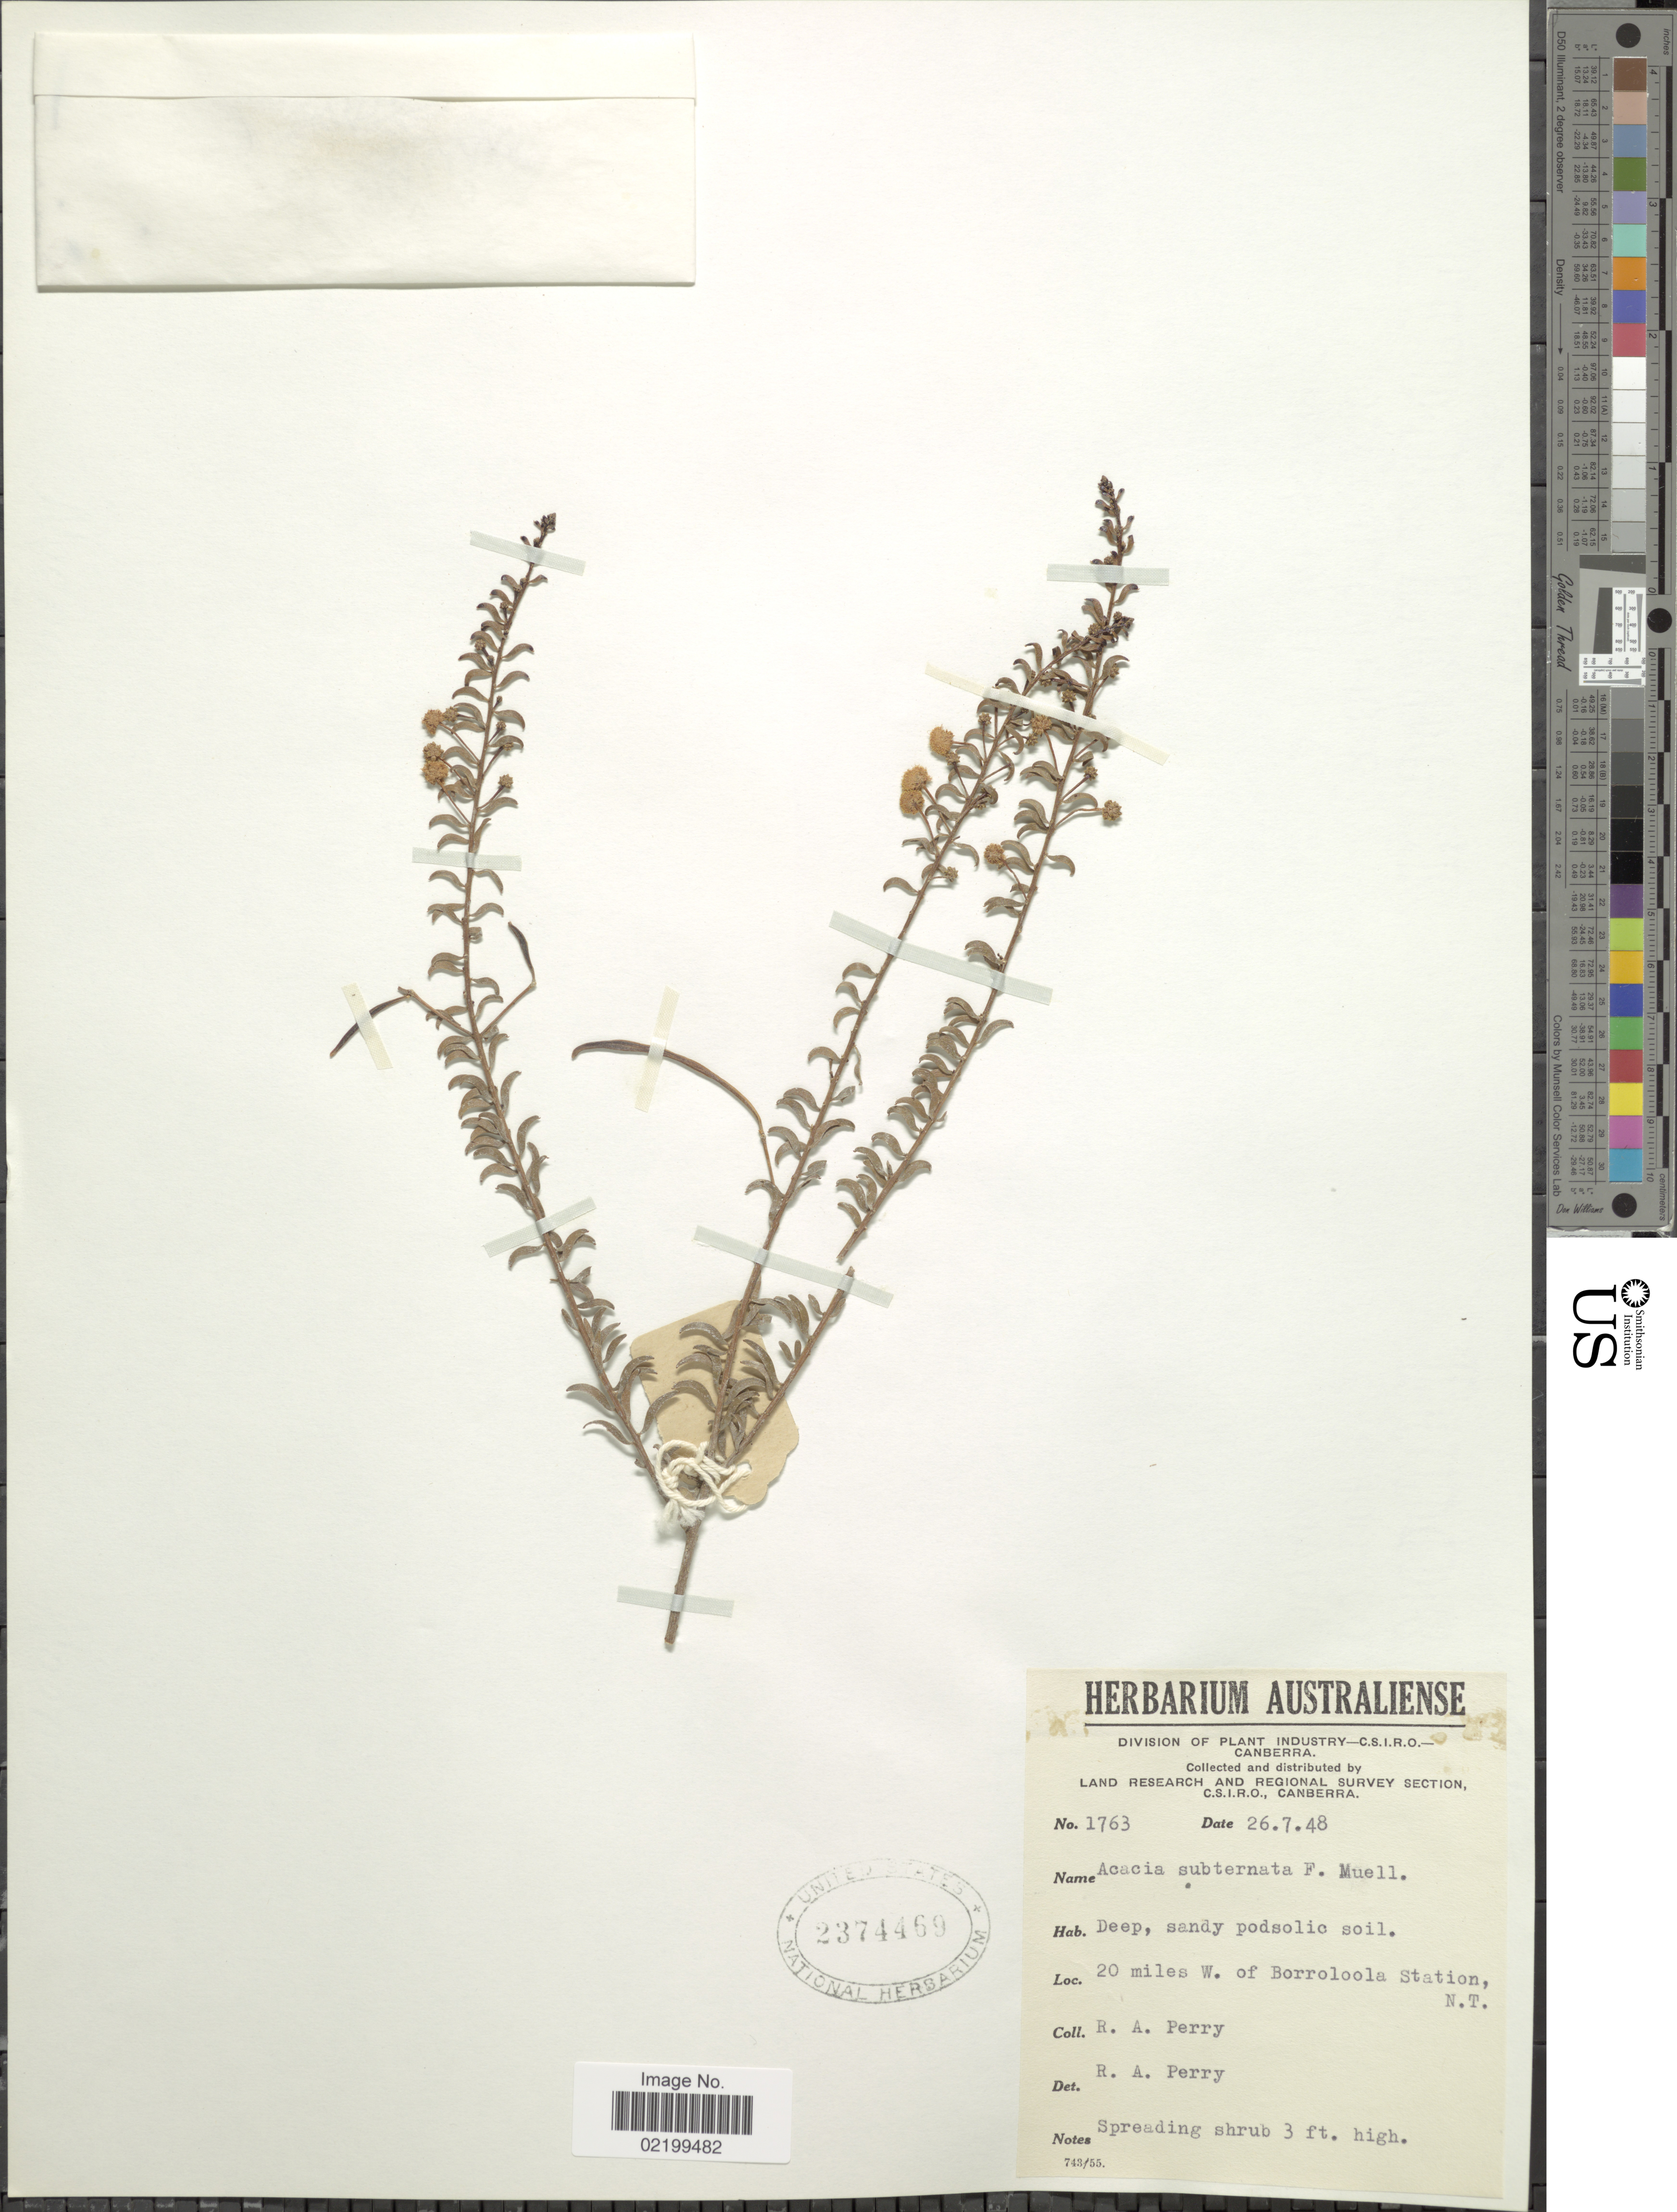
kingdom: Plantae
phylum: Tracheophyta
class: Magnoliopsida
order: Fabales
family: Fabaceae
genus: Acacia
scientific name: Acacia subternata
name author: F. Muell.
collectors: Perry, R. A.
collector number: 1763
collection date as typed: Transcribed d/m/y: 26/7/48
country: Australia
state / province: Northern Territory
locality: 20 miles W. of Borroloola Station, N.T.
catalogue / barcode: US 2374469